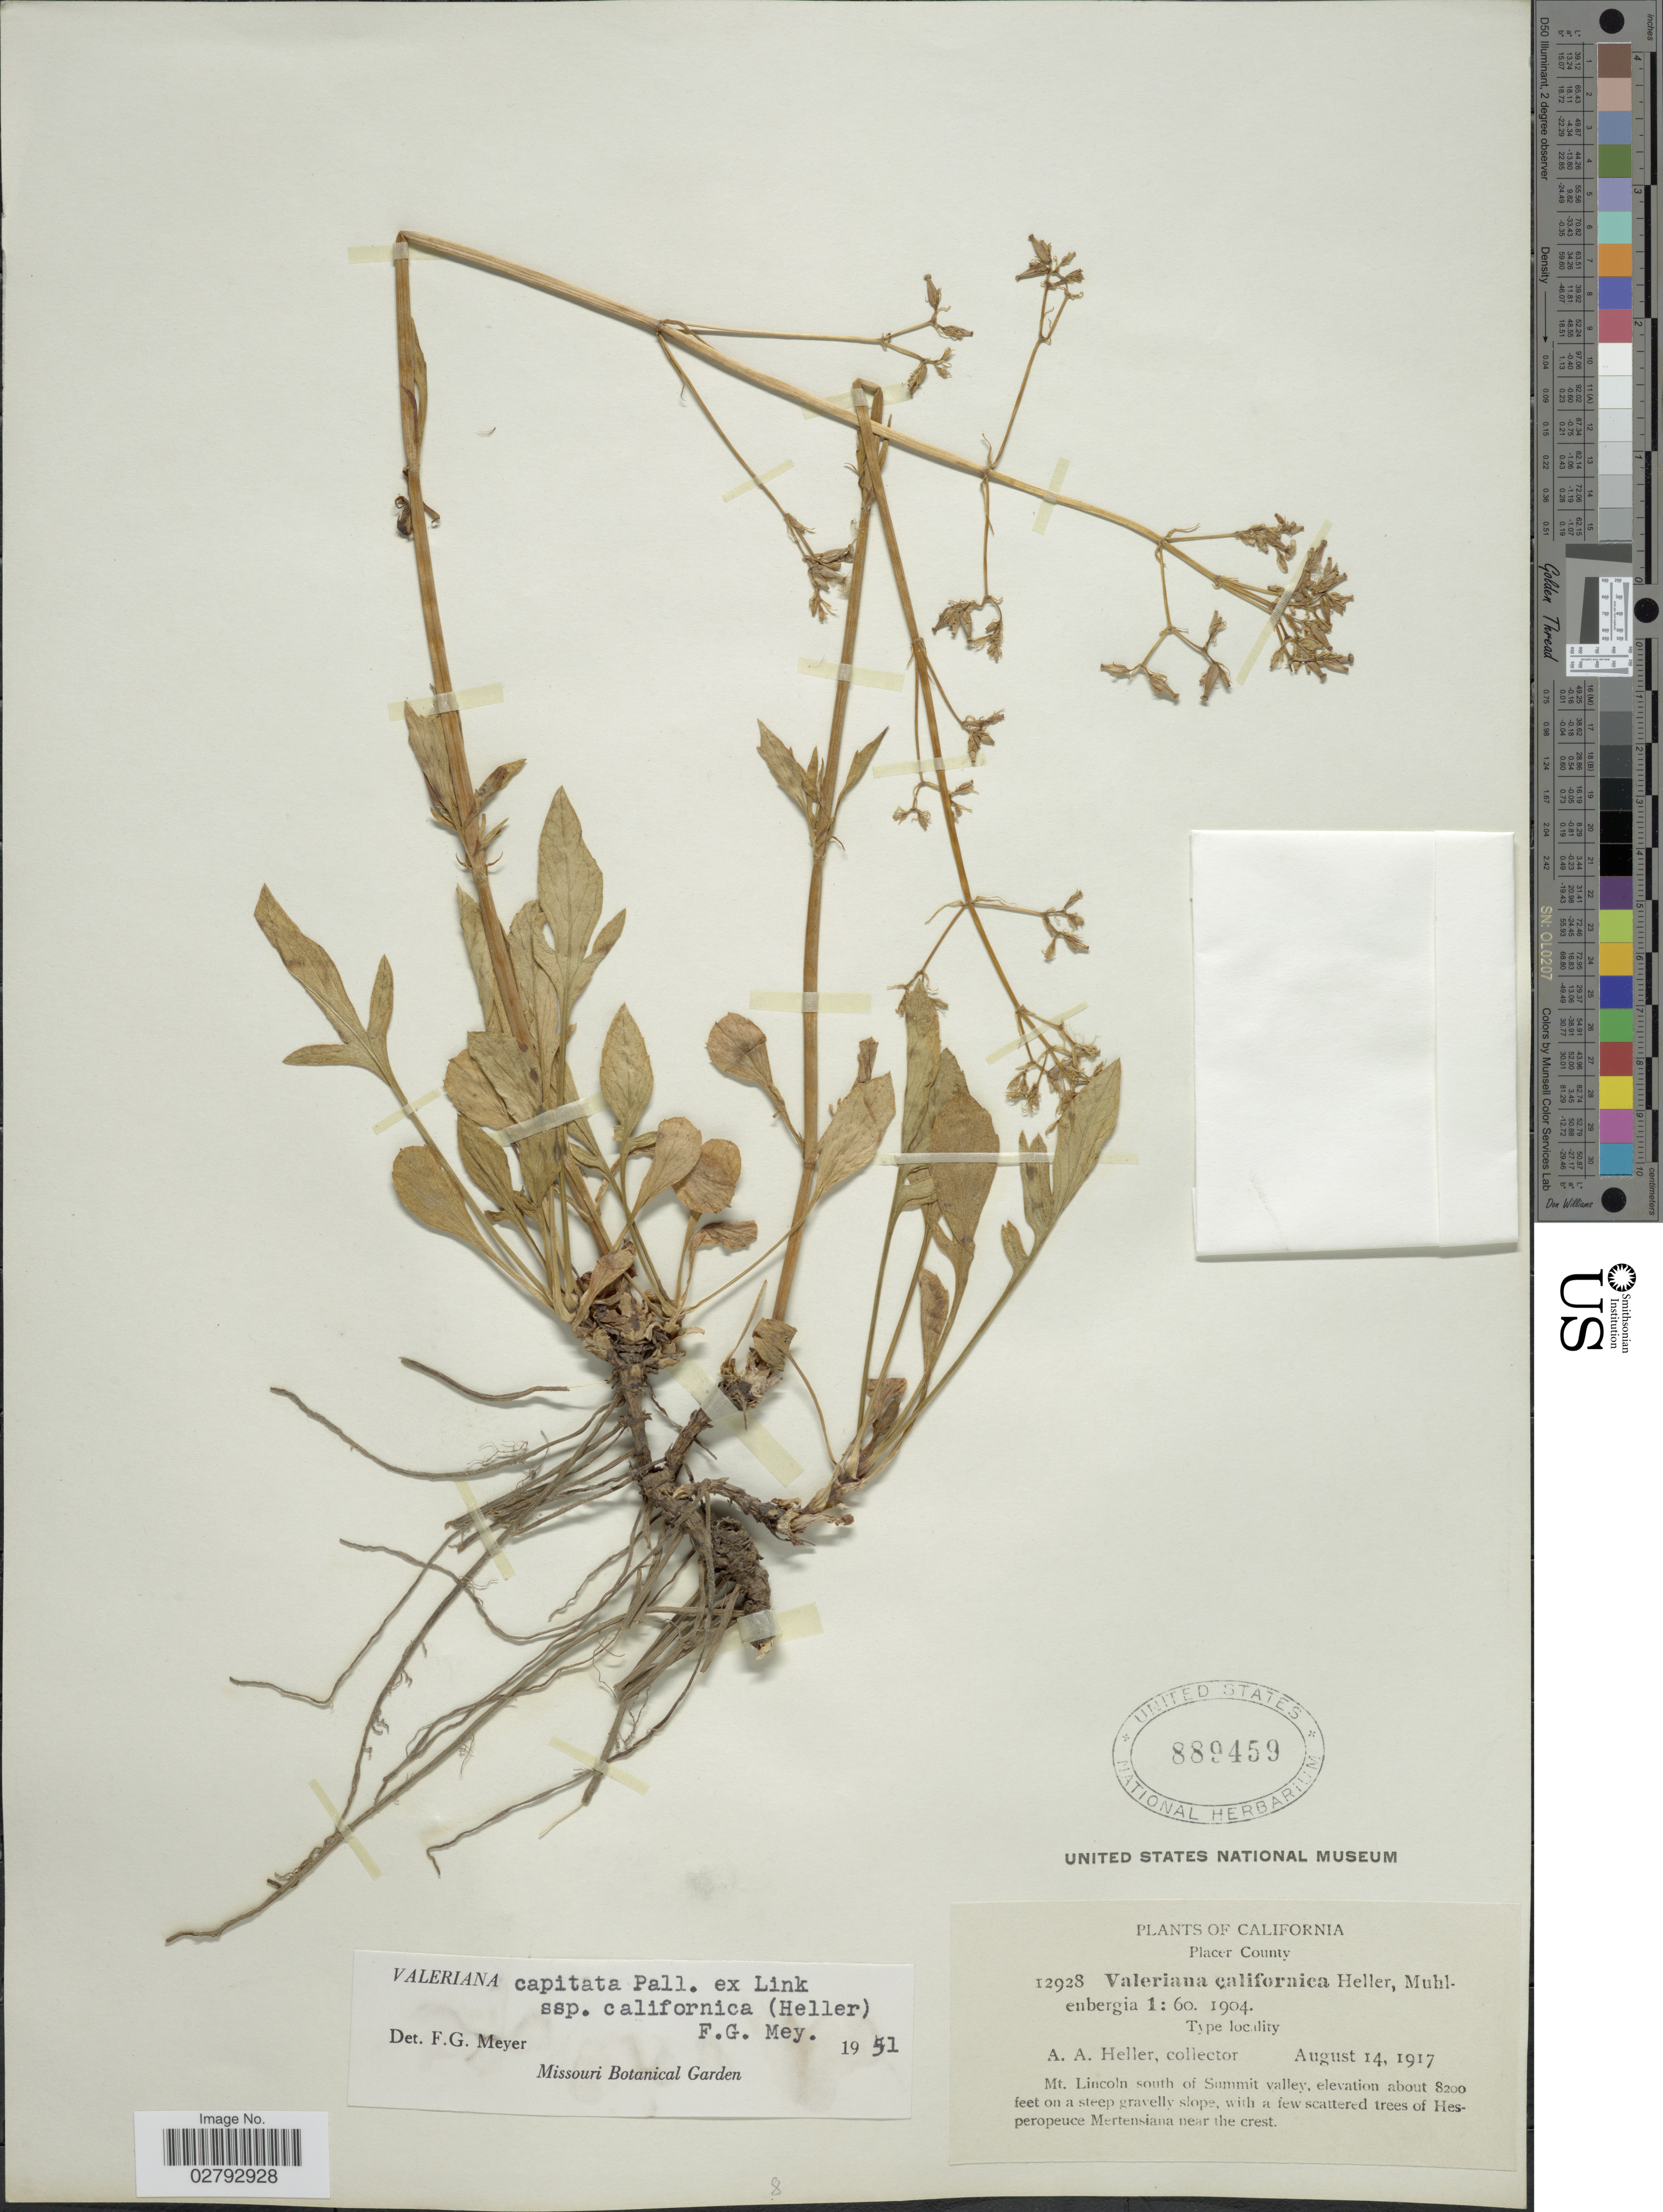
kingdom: Plantae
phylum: Tracheophyta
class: Magnoliopsida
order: Dipsacales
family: Caprifoliaceae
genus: Valeriana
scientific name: Valeriana capitata subsp. californica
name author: (A. Heller) F.G. Mey.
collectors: A. A. Heller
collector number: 12928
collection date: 1917-08-14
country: United States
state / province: California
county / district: Placer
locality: Placer County. Mt. Lincoln south of Summit valley.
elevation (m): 2499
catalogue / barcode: US 889459